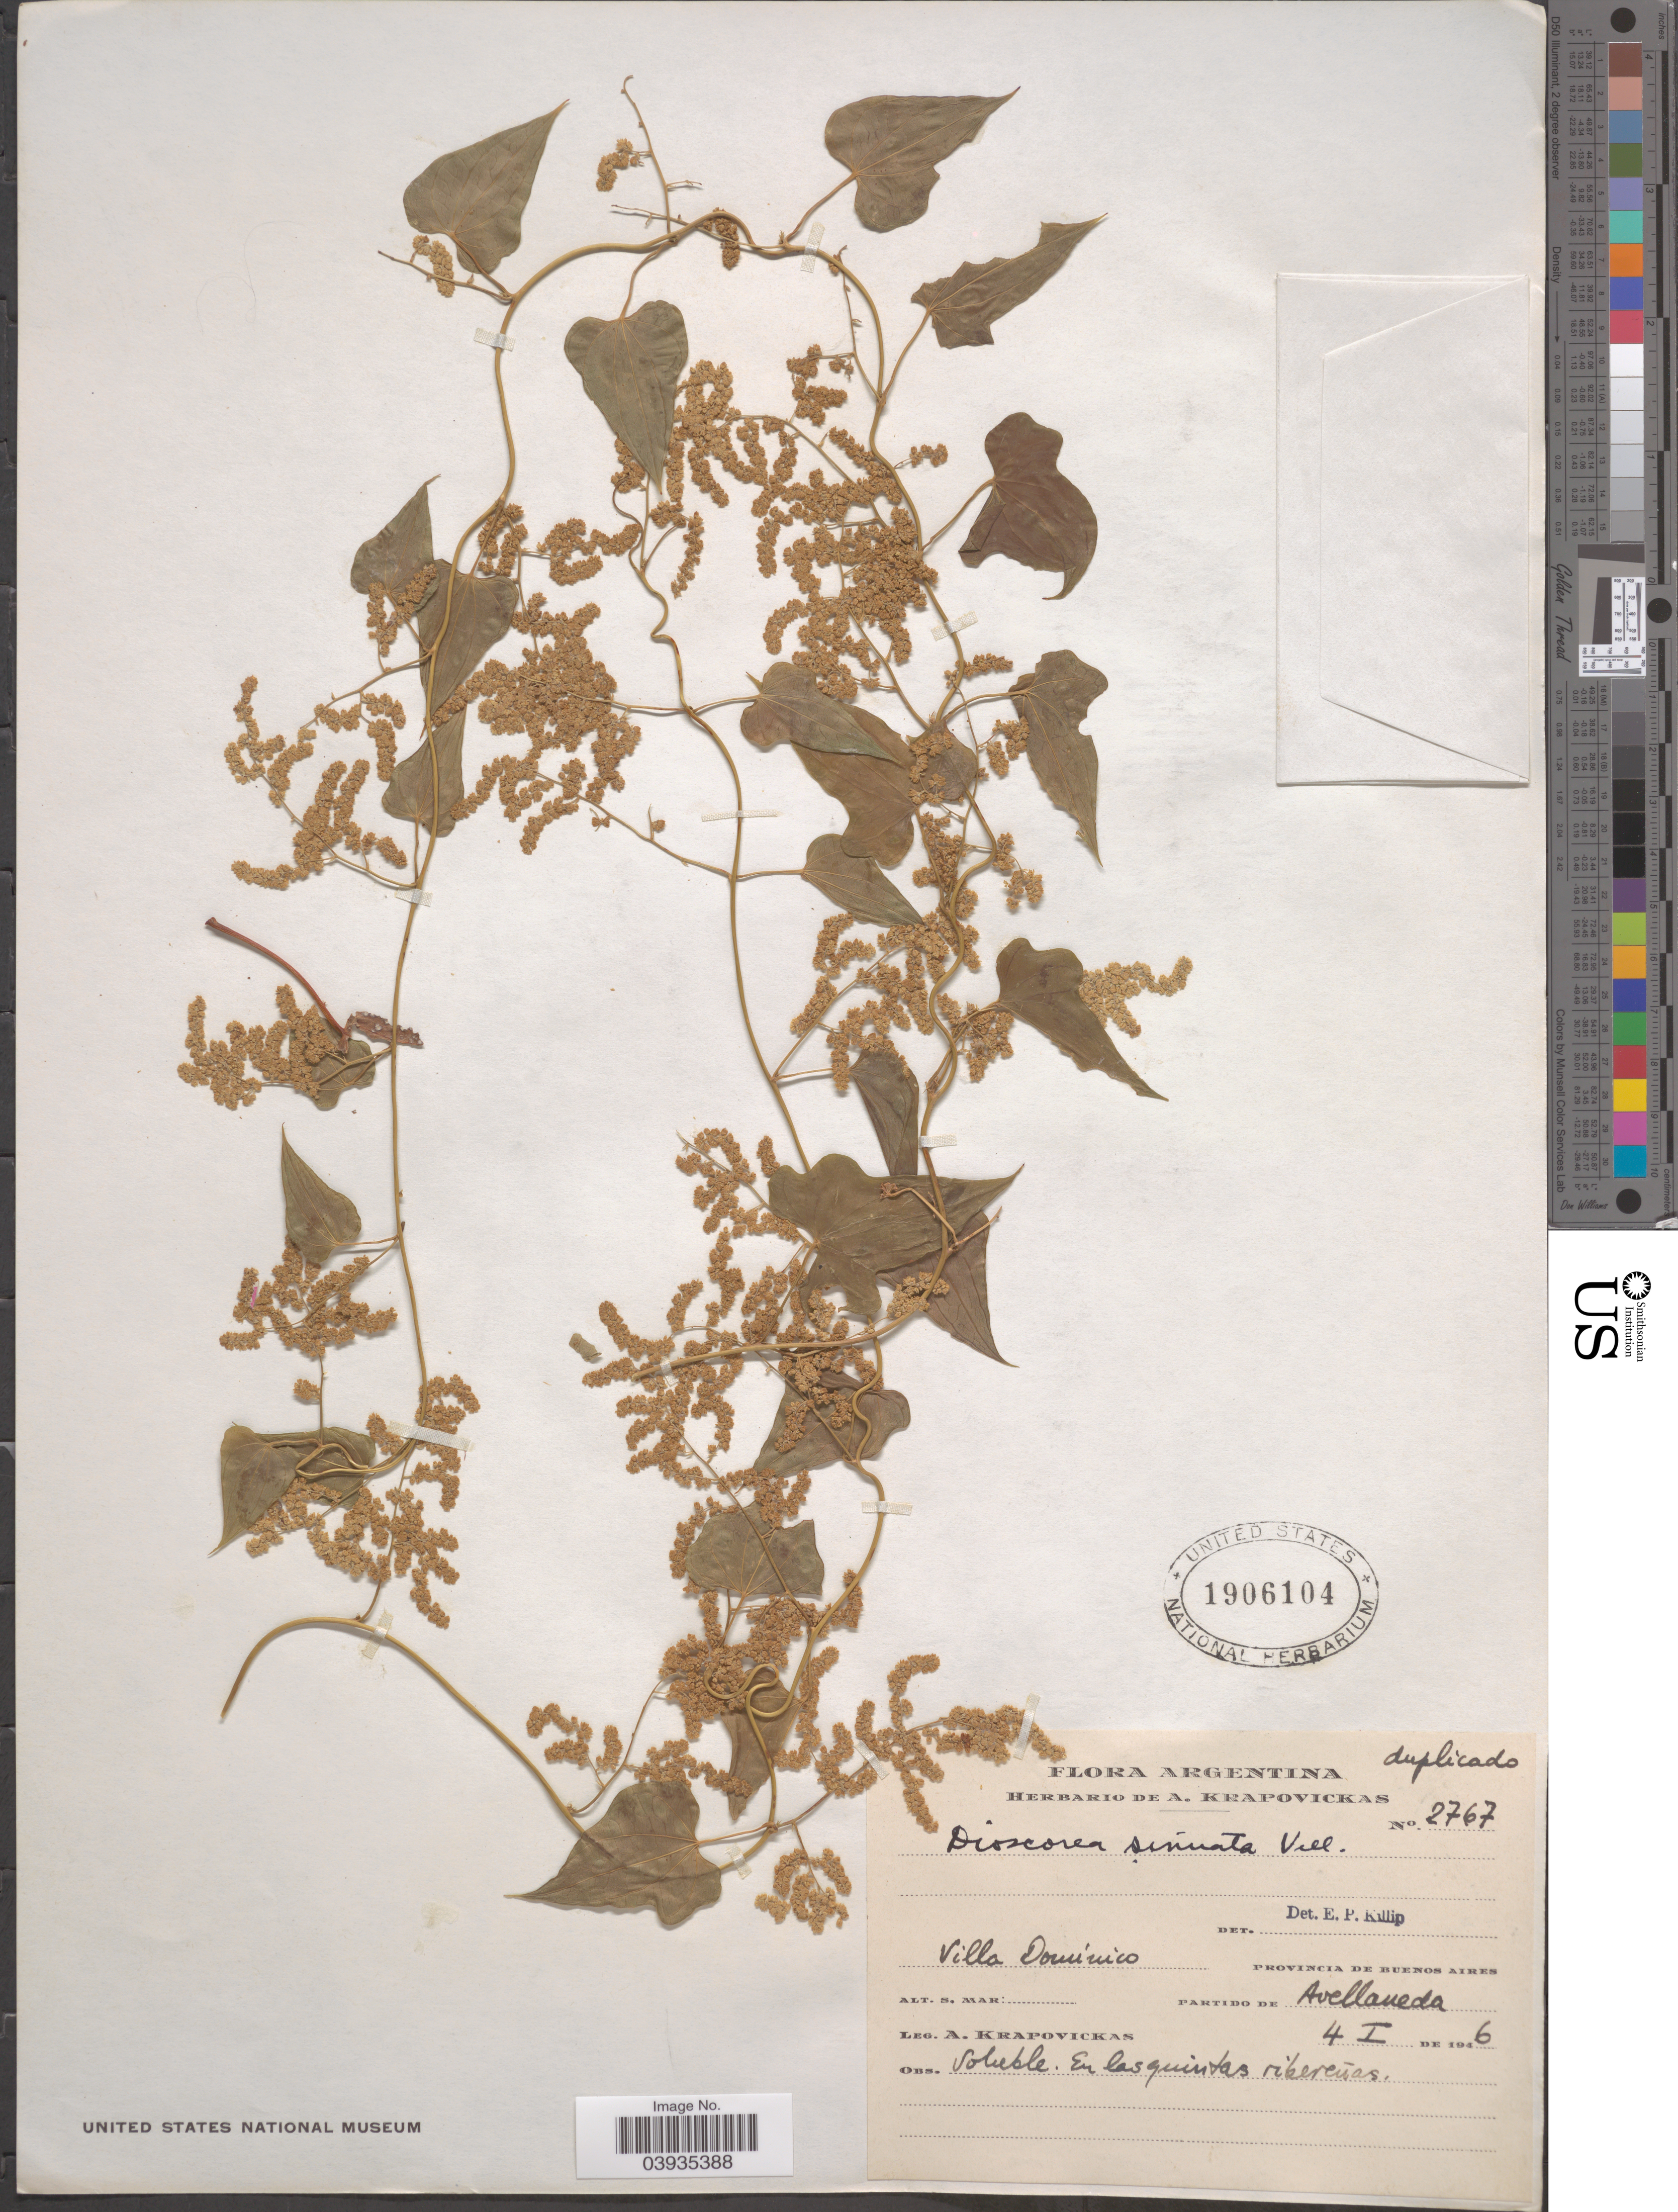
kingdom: Plantae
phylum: Tracheophyta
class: Liliopsida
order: Dioscoreales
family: Dioscoreaceae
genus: Dioscorea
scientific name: Dioscorea sinuata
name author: Vell.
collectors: A. Krapovickas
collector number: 2767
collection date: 1946-01-04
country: Argentina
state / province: Buenos Aires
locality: Villa Dominico. Partido de Avellaneda. En las quintas ribereñas.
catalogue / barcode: US 1906104